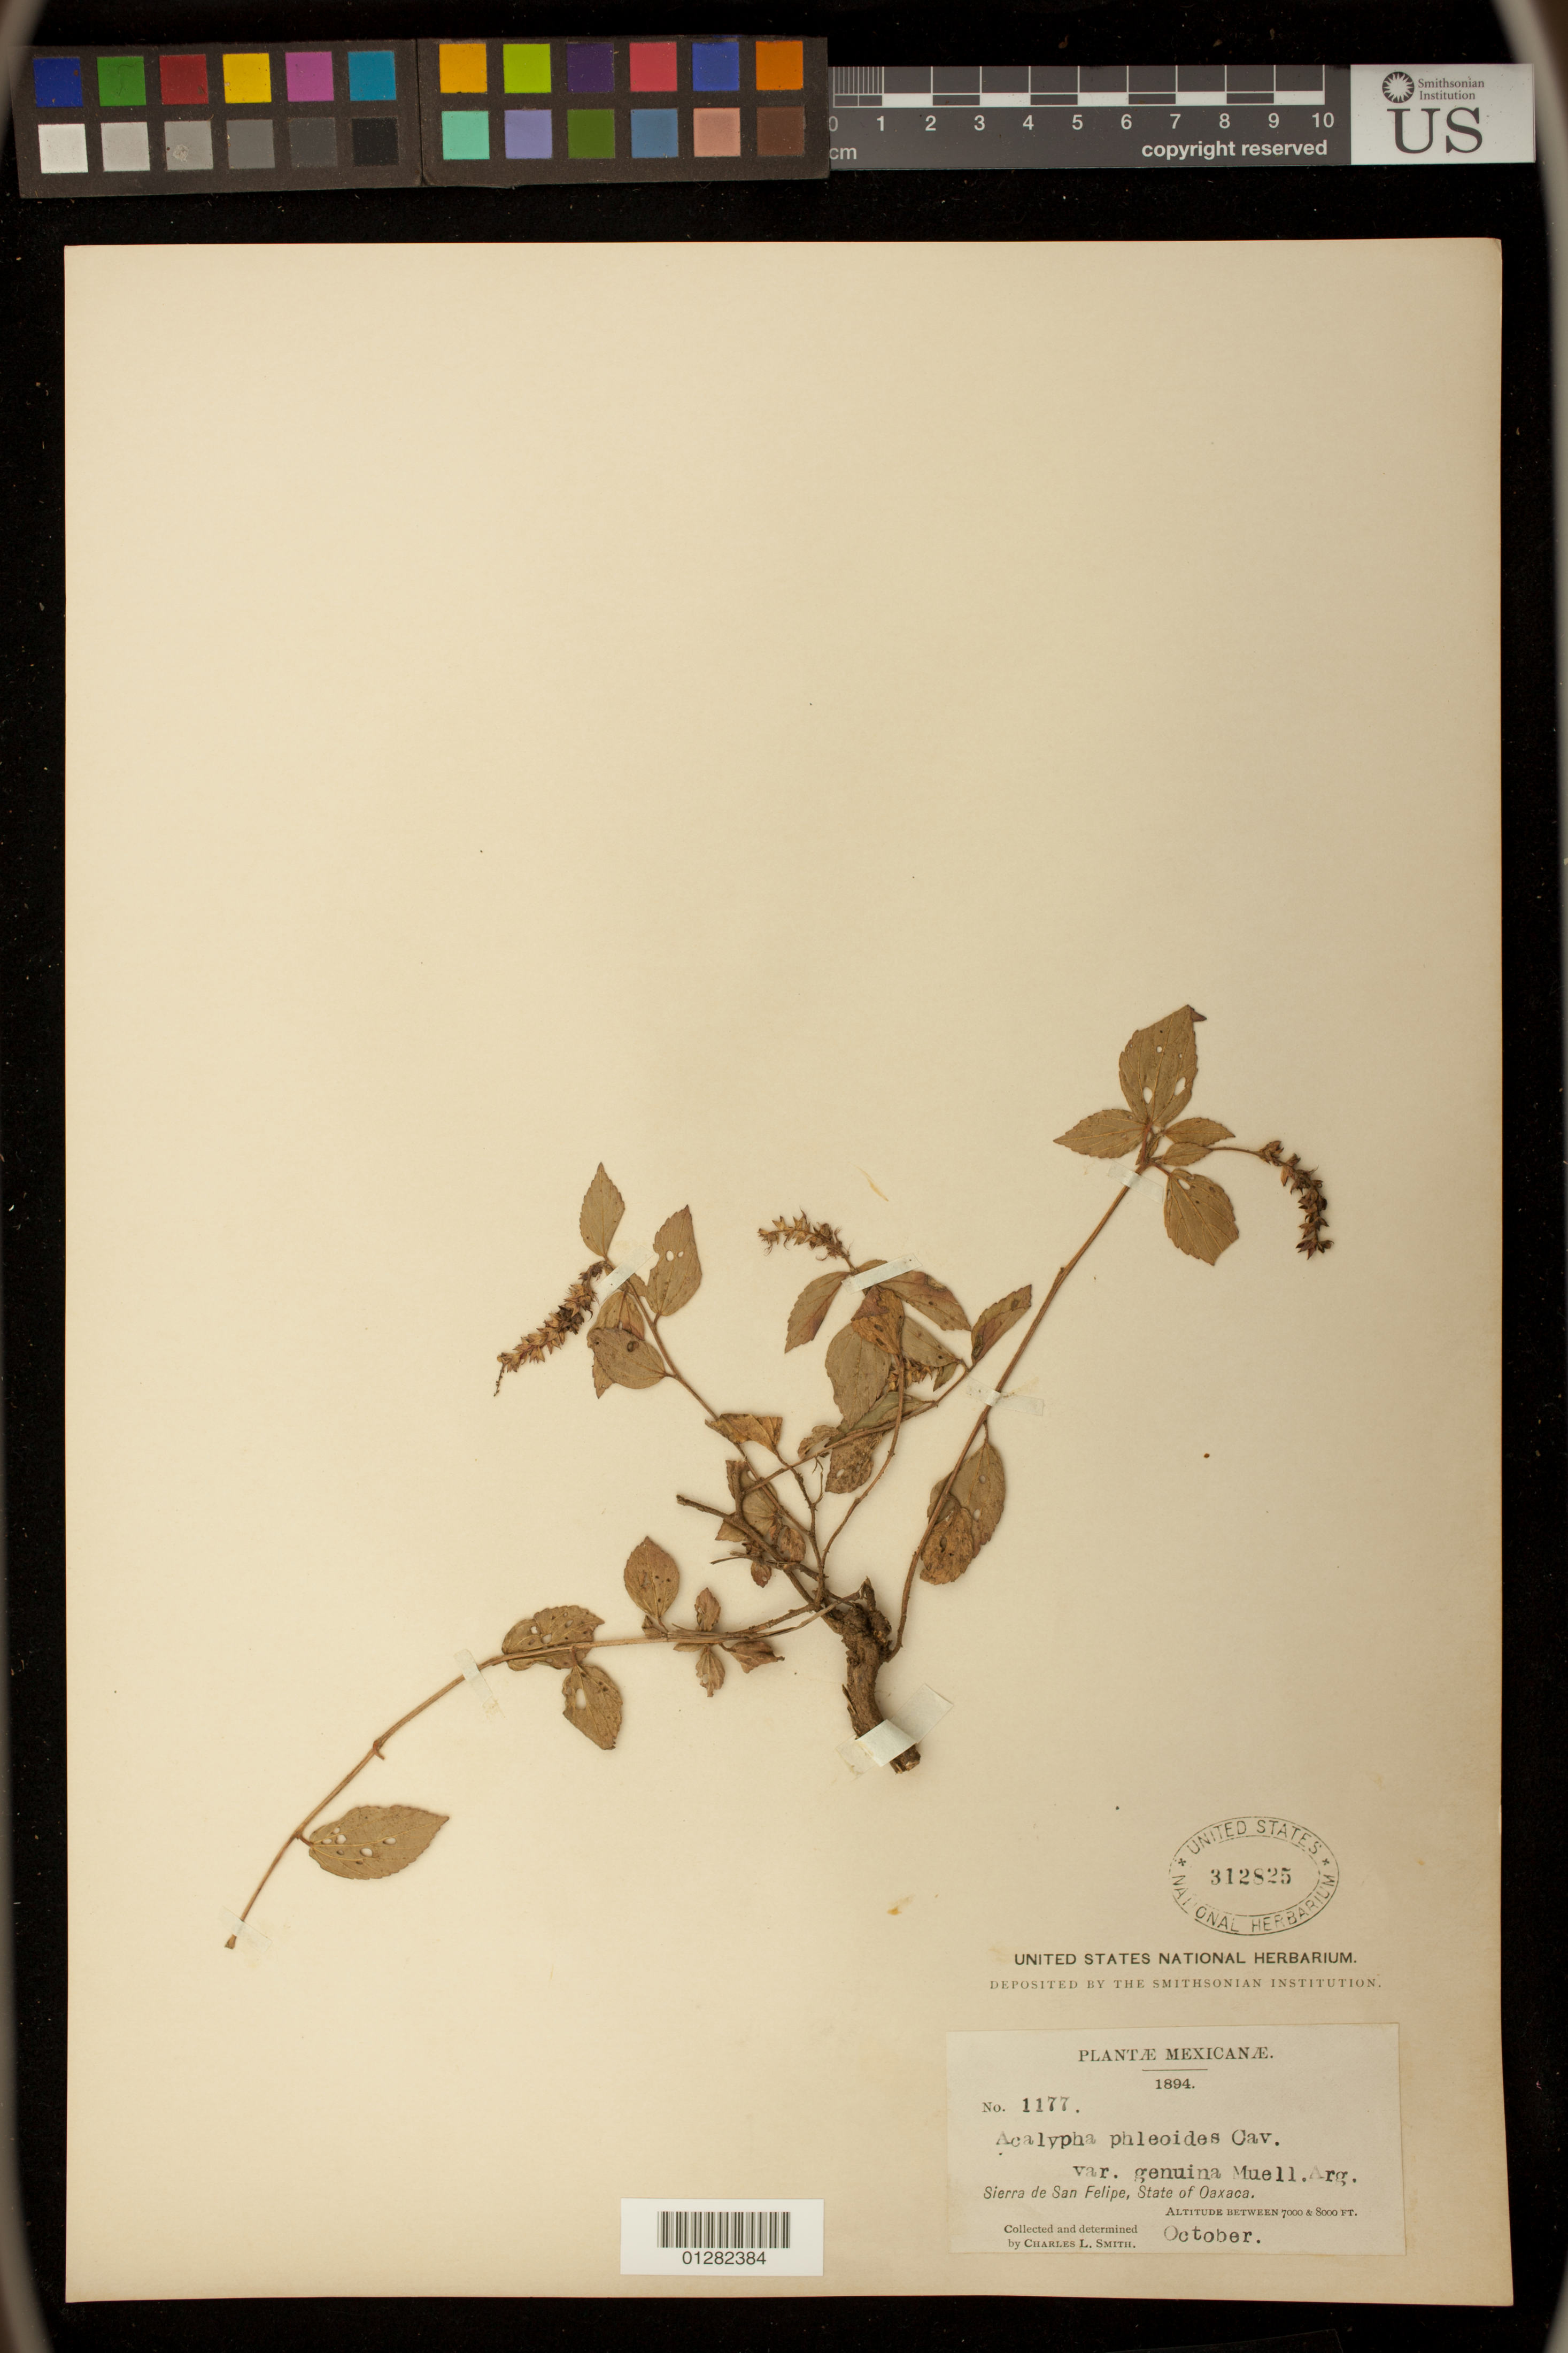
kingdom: Plantae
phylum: Tracheophyta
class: Magnoliopsida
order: Malpighiales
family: Euphorbiaceae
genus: Acalypha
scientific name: Acalypha phleoides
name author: Cav.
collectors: R. S. Ferris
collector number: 1177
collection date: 1894-10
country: Mexico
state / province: Oaxaca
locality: Sierra de San Felipe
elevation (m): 2134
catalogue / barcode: US 312825